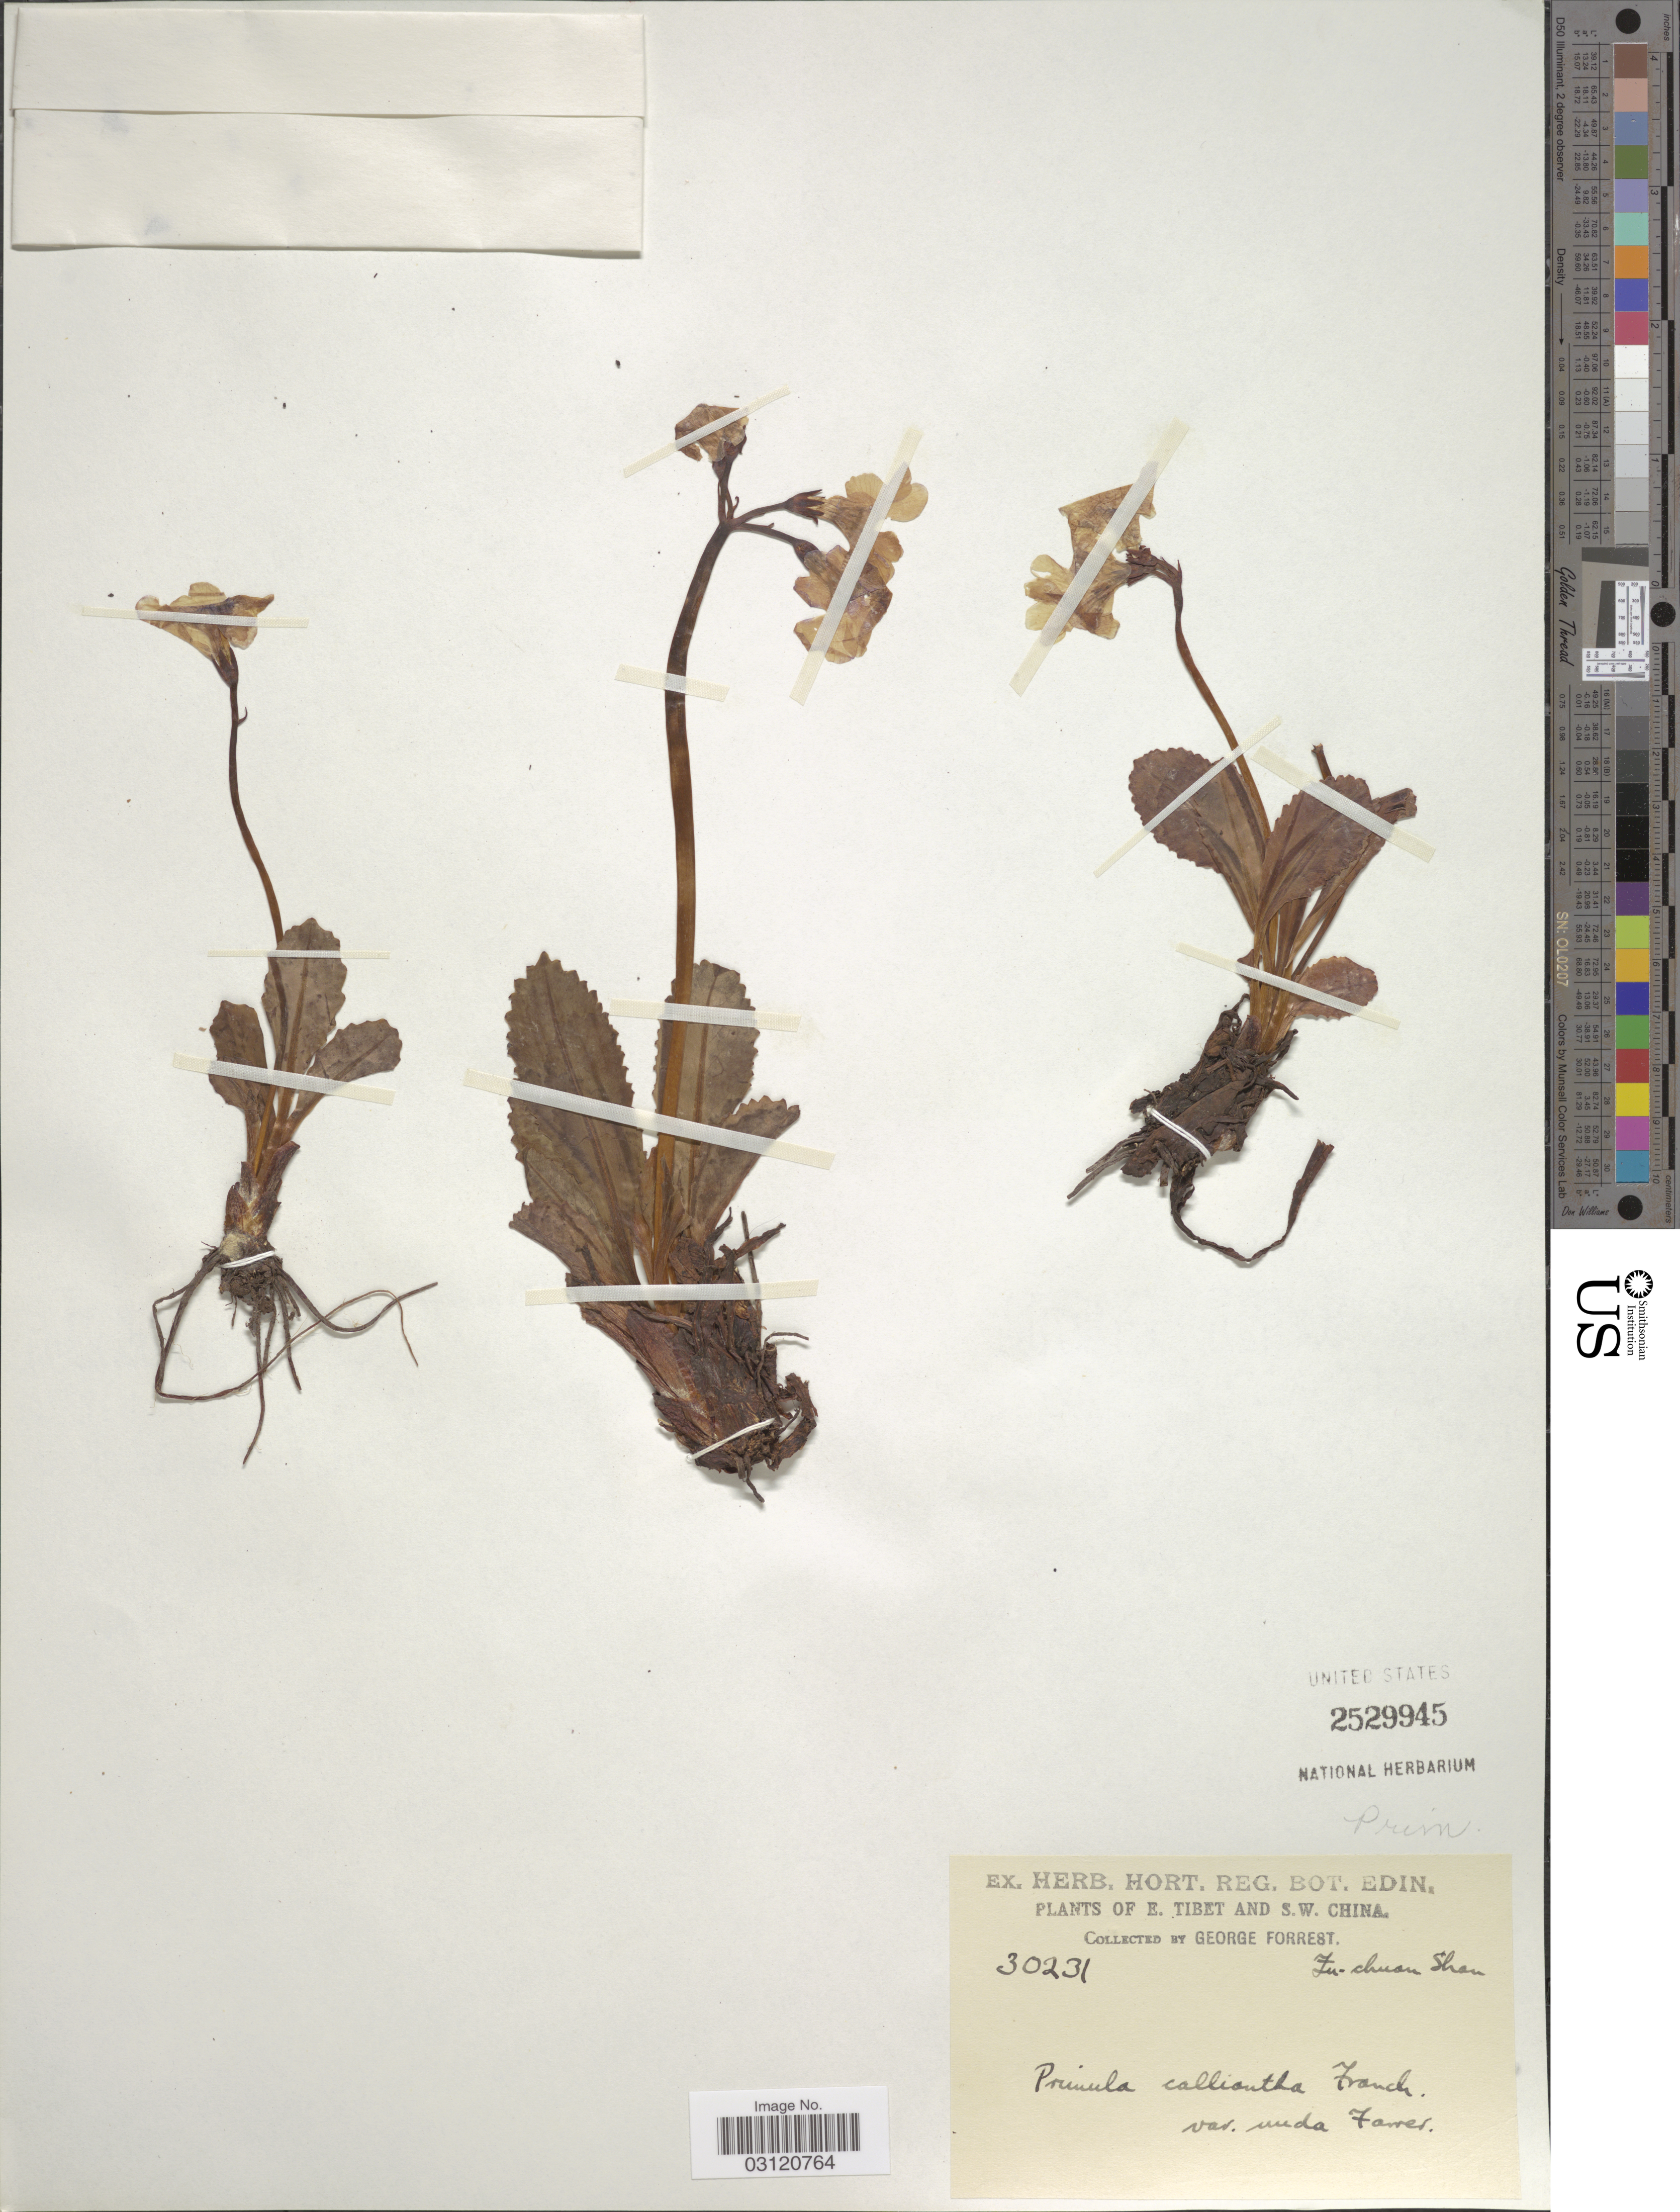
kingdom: Plantae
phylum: Tracheophyta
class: Magnoliopsida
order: Ericales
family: Primulaceae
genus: Primula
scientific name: Primula calliantha subsp. bryophila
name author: (Balf. f. & Farrer) W.W. Sm. & Forrest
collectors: G. Forrest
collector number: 30231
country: China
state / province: Xizang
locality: E. Tibet and S. W. China. Fu-chuan Shan.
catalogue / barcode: US 2529945